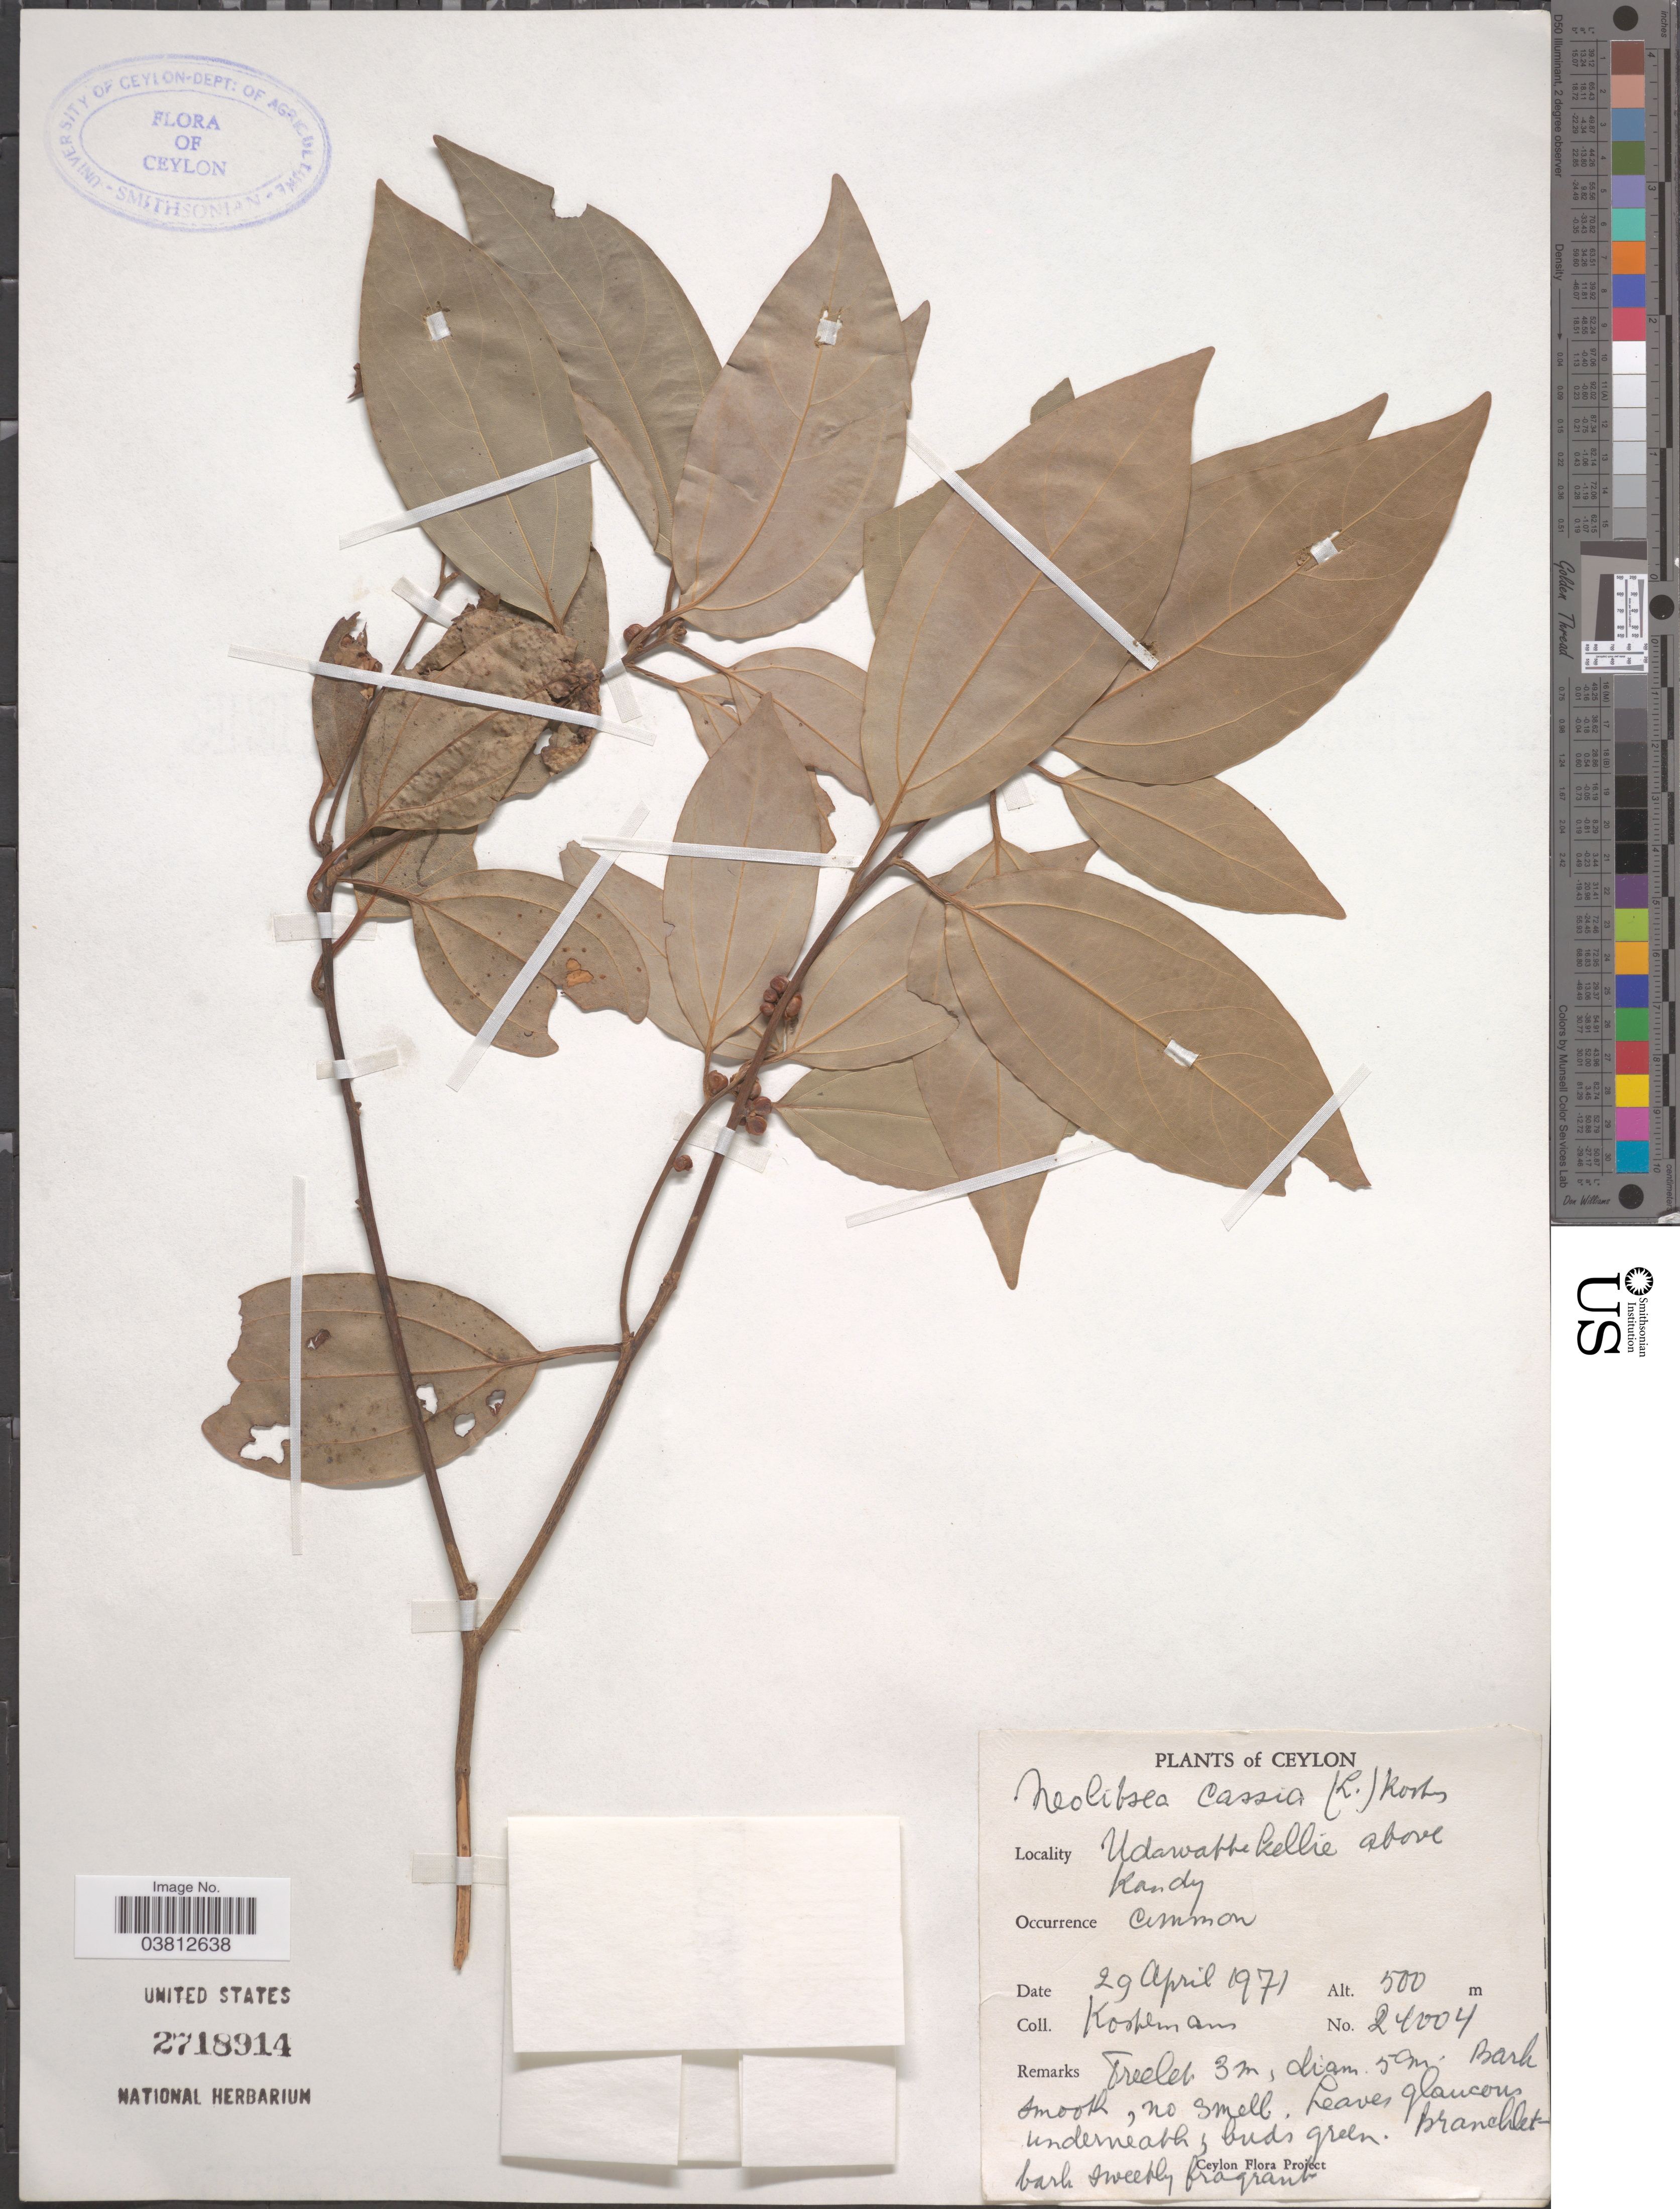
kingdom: Plantae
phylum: Tracheophyta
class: Magnoliopsida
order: Laurales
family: Lauraceae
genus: Neolitsea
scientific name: Neolitsea cassia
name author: (L.) Kosterm.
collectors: Kostermans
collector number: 24004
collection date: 1971-04-29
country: Sri Lanka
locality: Ceylon. Udawatte kellie above Kandy.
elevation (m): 500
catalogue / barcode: US 2718914